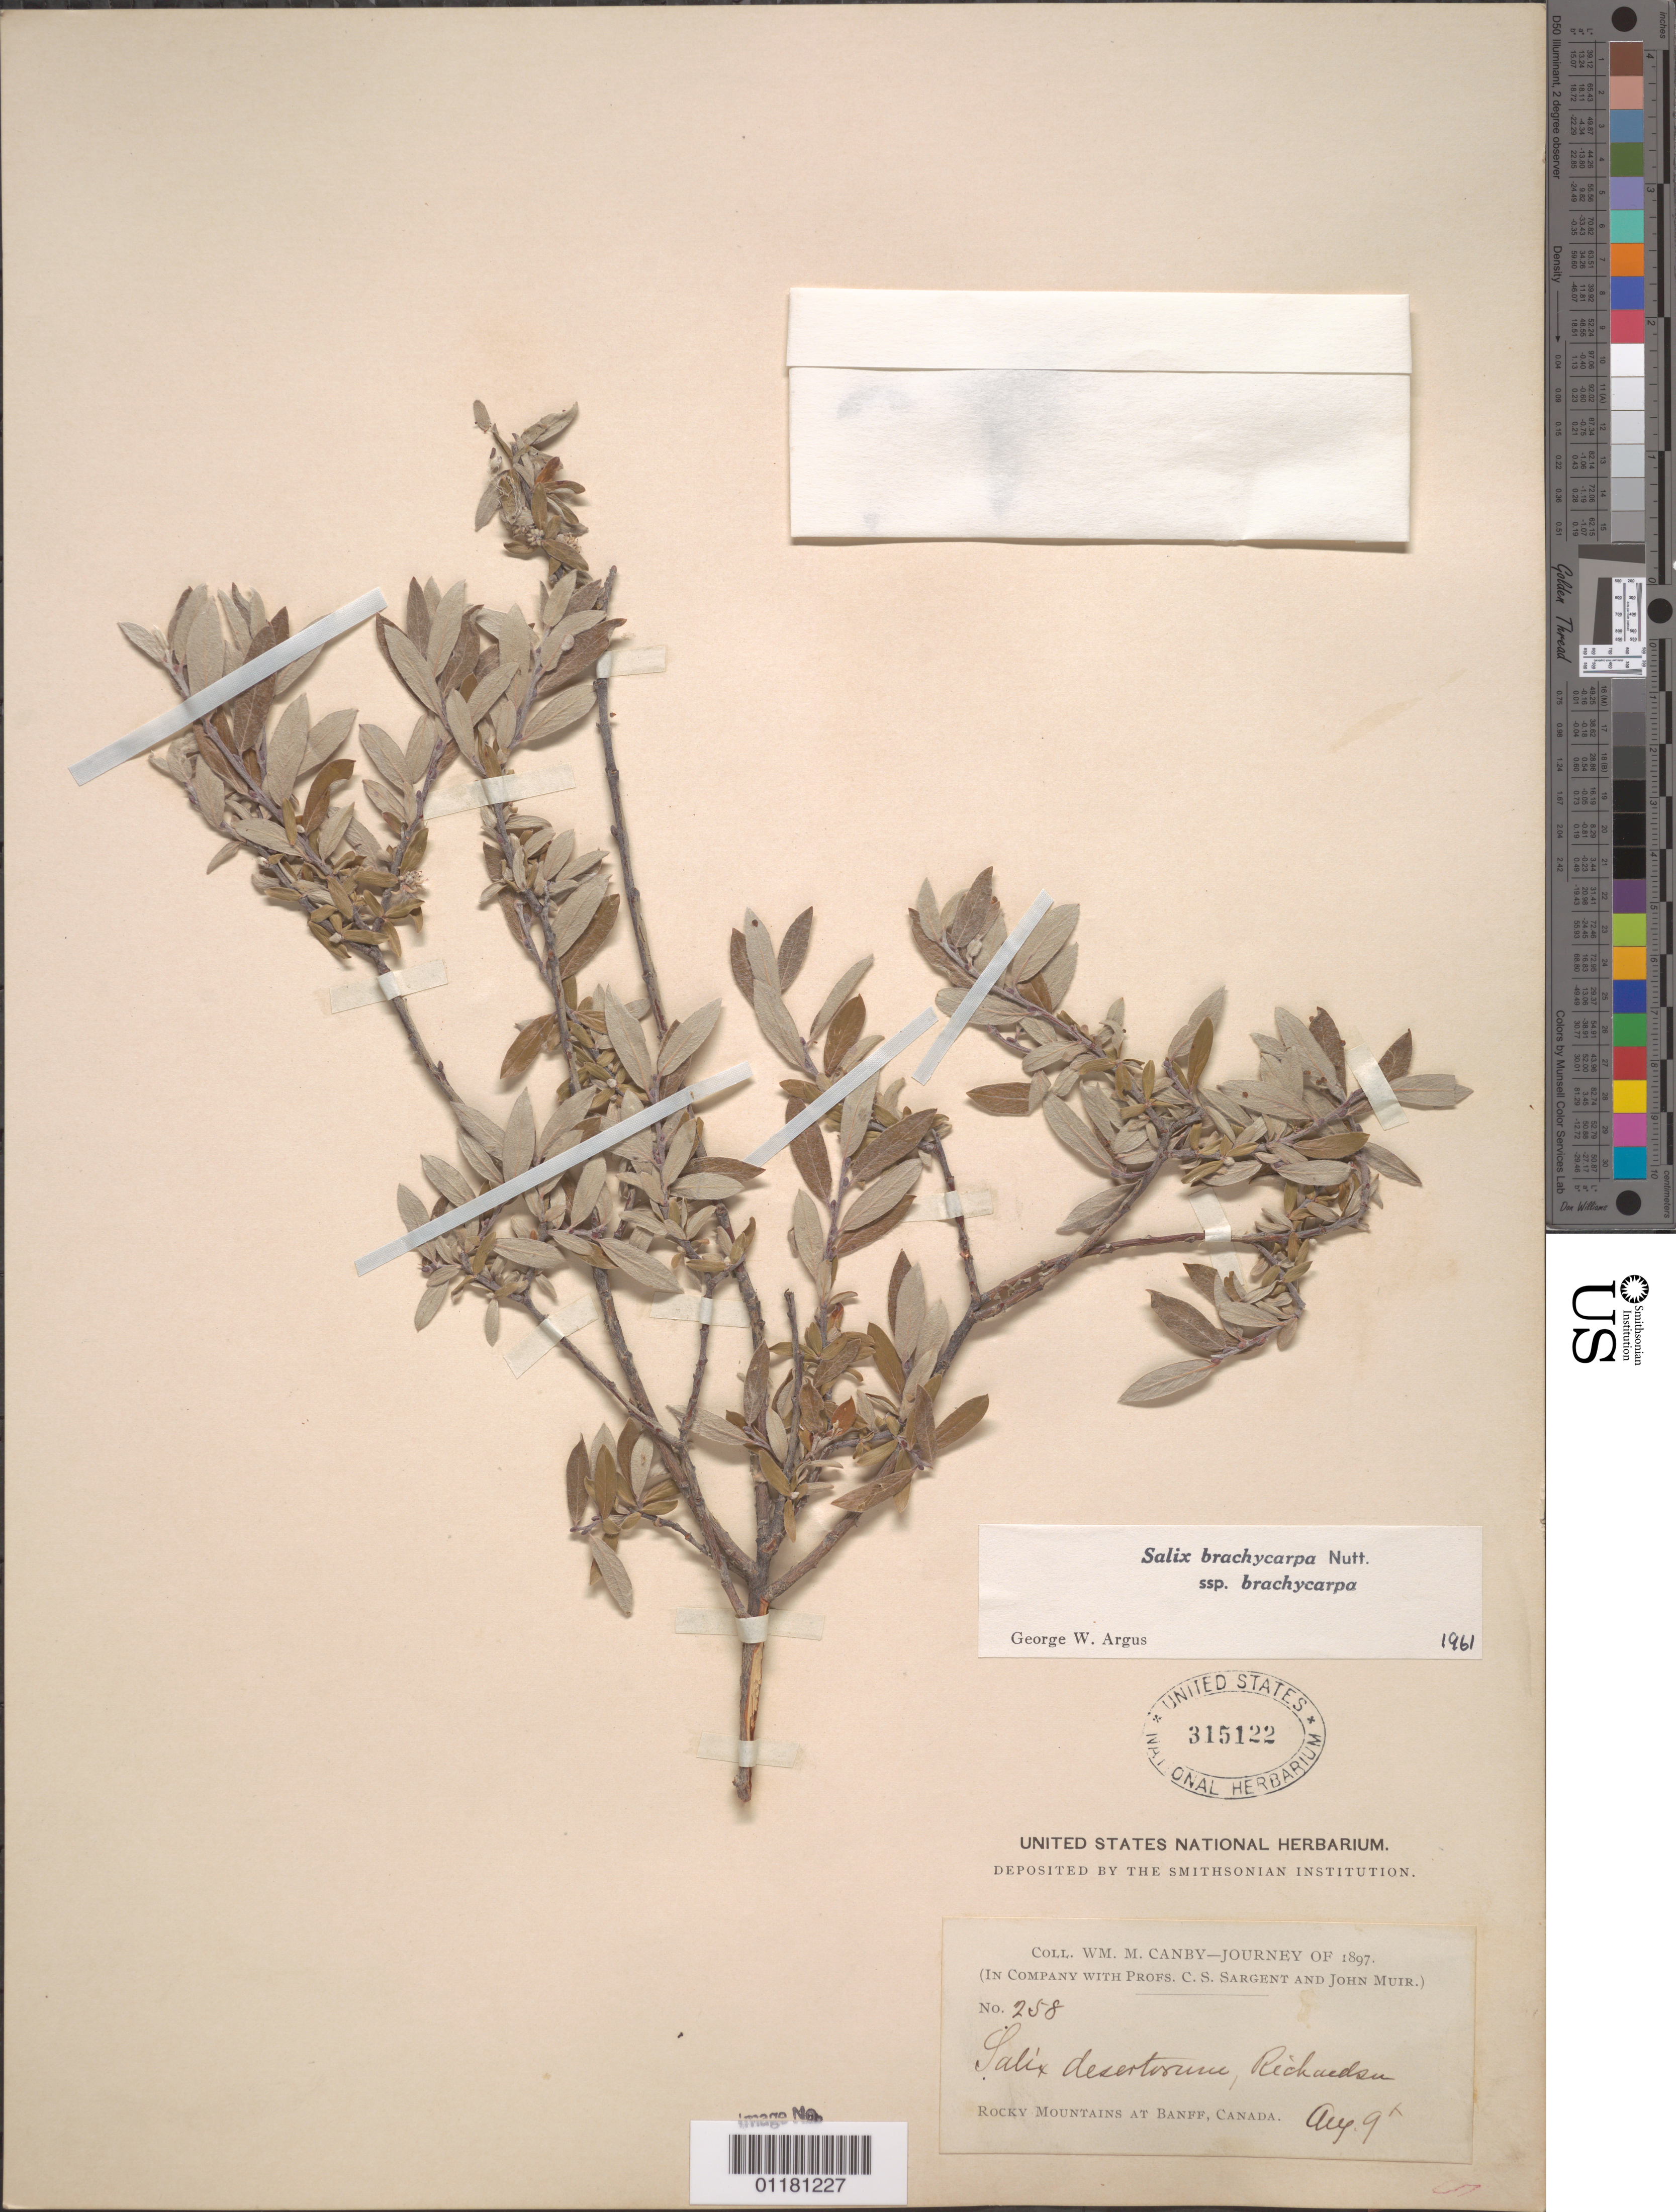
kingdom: Plantae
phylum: Tracheophyta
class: Magnoliopsida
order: Malpighiales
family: Salicaceae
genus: Salix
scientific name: Salix brachycarpa subsp. brachycarpa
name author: Nutt.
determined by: Argus, G. W.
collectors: W. M. Canby, C. S. Sargent & J. Muir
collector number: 258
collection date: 1897-08-09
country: Canada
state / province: Alberta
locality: Rocky Mts. at Banff.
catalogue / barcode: US 315122